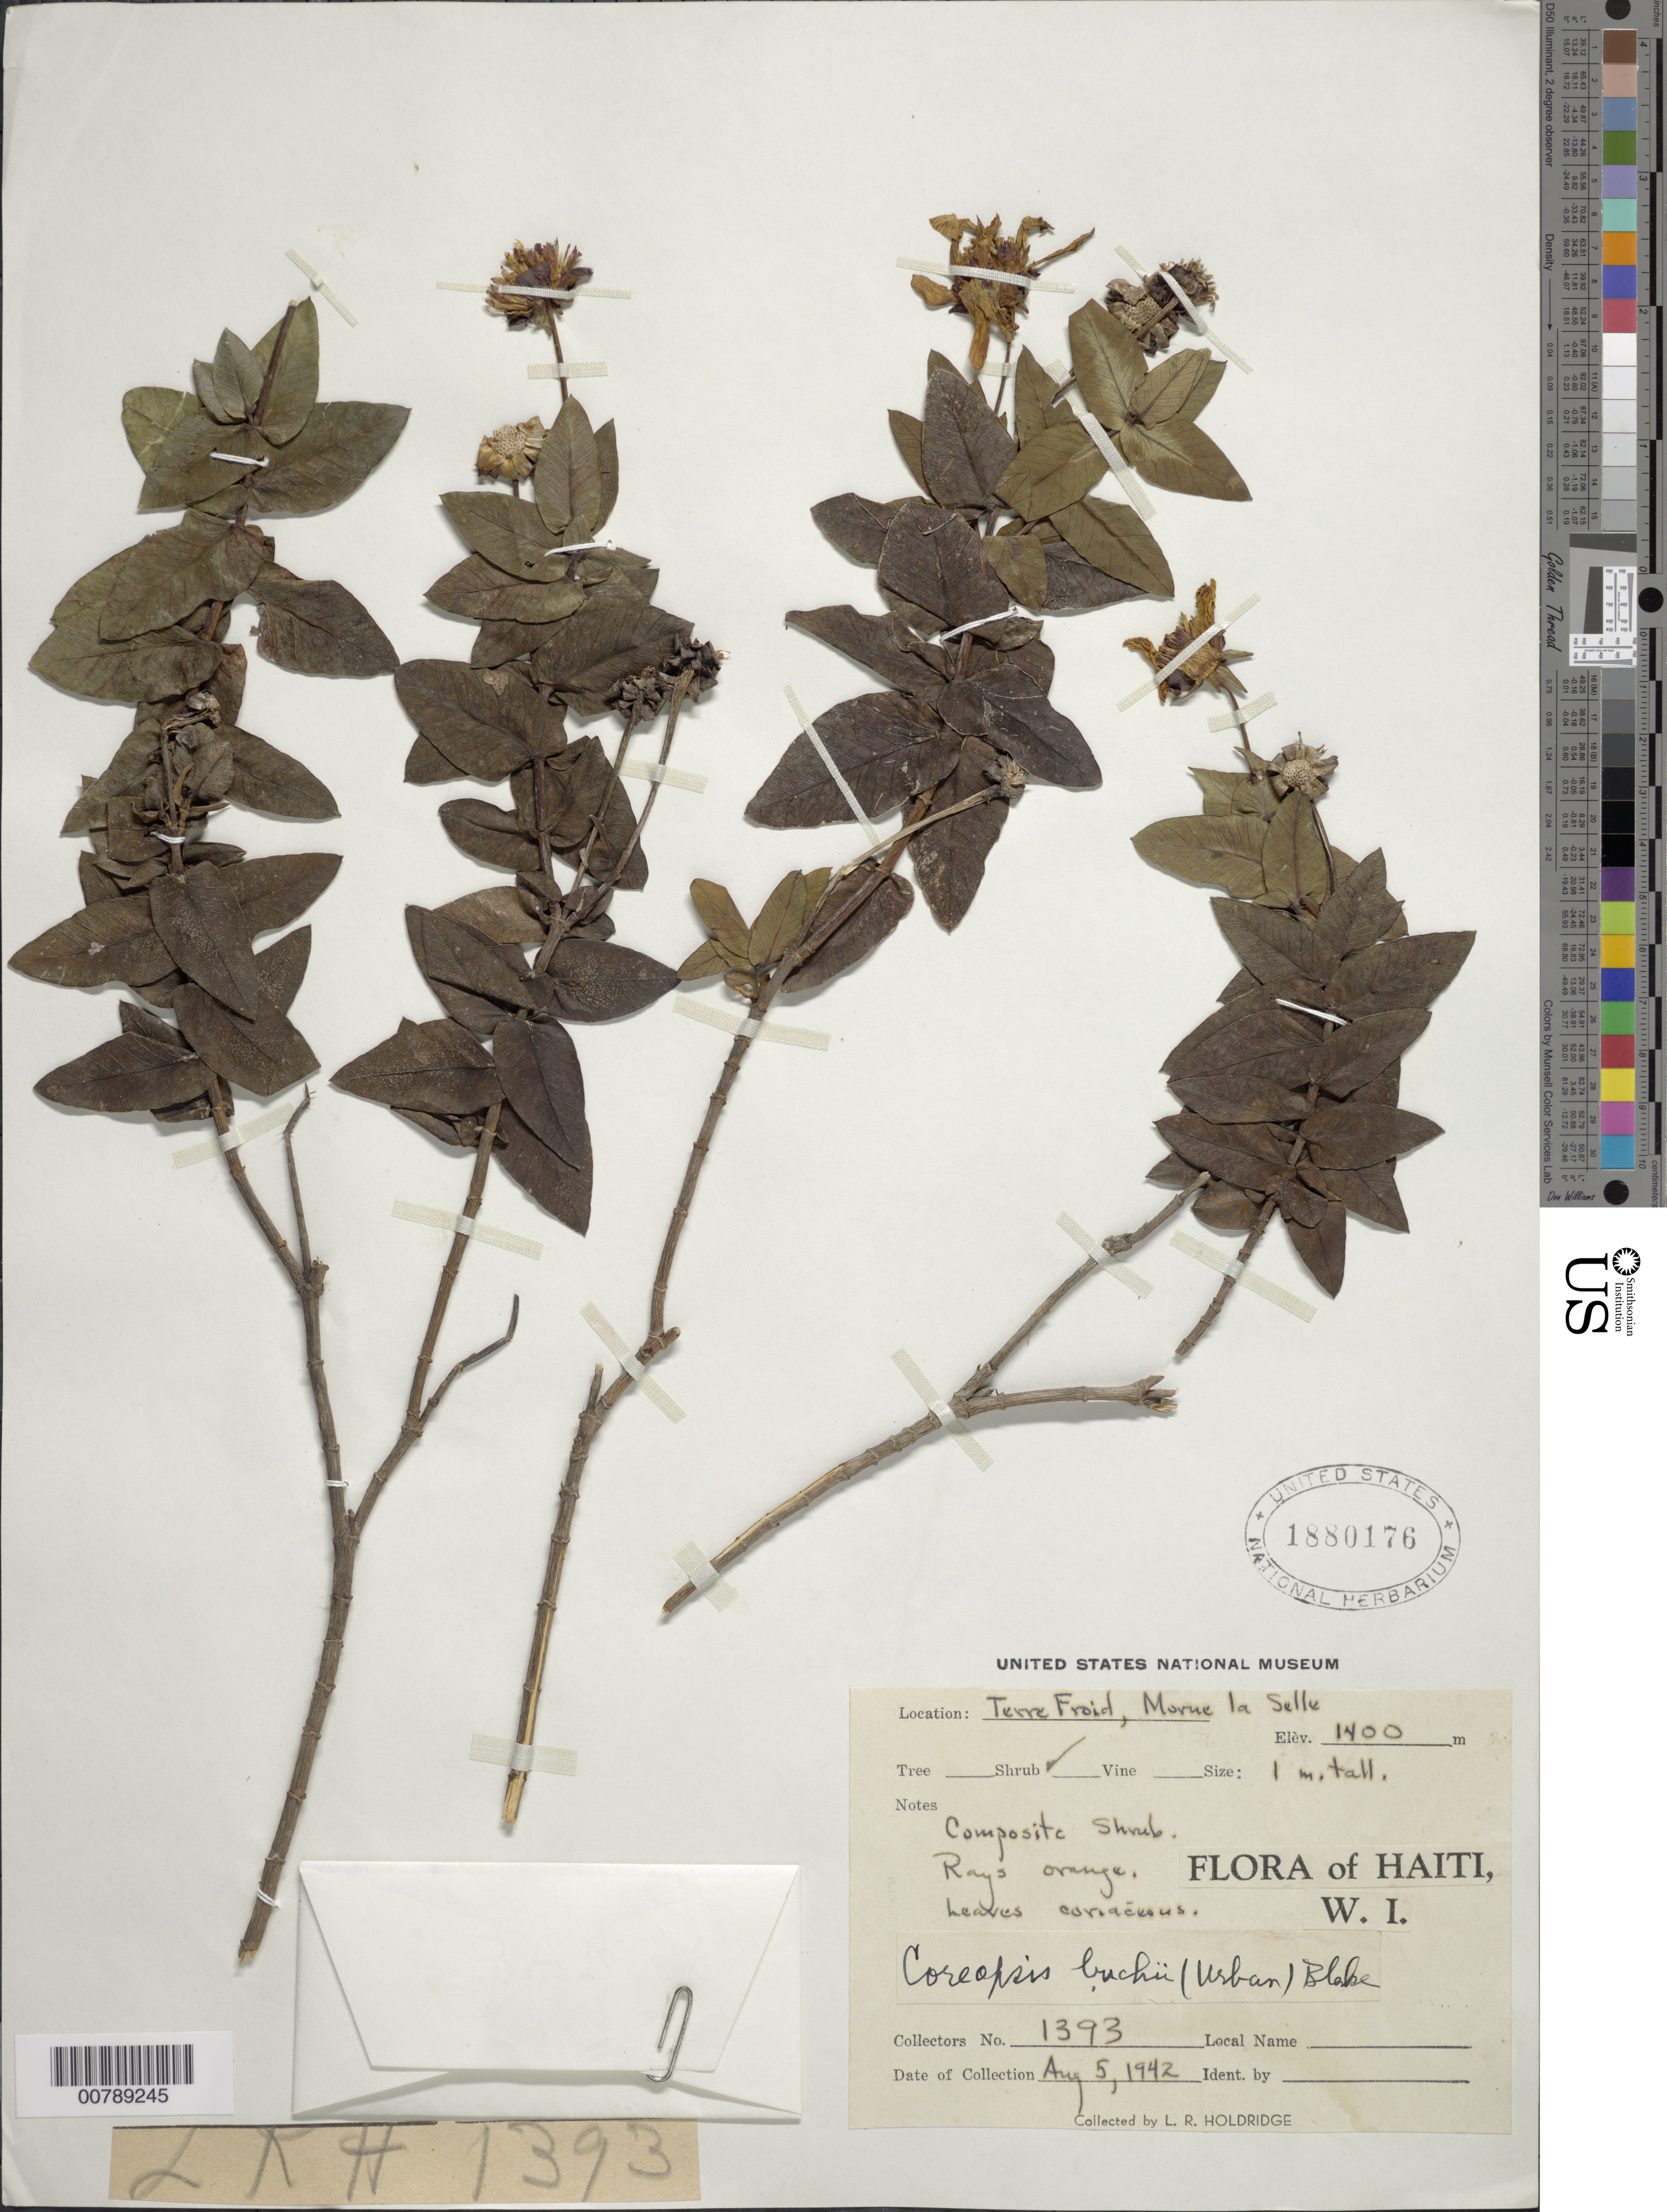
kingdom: Plantae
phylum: Tracheophyta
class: Magnoliopsida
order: Asterales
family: Asteraceae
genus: Coreopsis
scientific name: Coreopsis buchii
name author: (Urb.) S.F. Blake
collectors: L. Holdridge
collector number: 1393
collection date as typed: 05 Aug 1942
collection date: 1942-08-05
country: Haiti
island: Hispaniola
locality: Terre Froid, Morne la Selle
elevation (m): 1400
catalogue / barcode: US 1880176